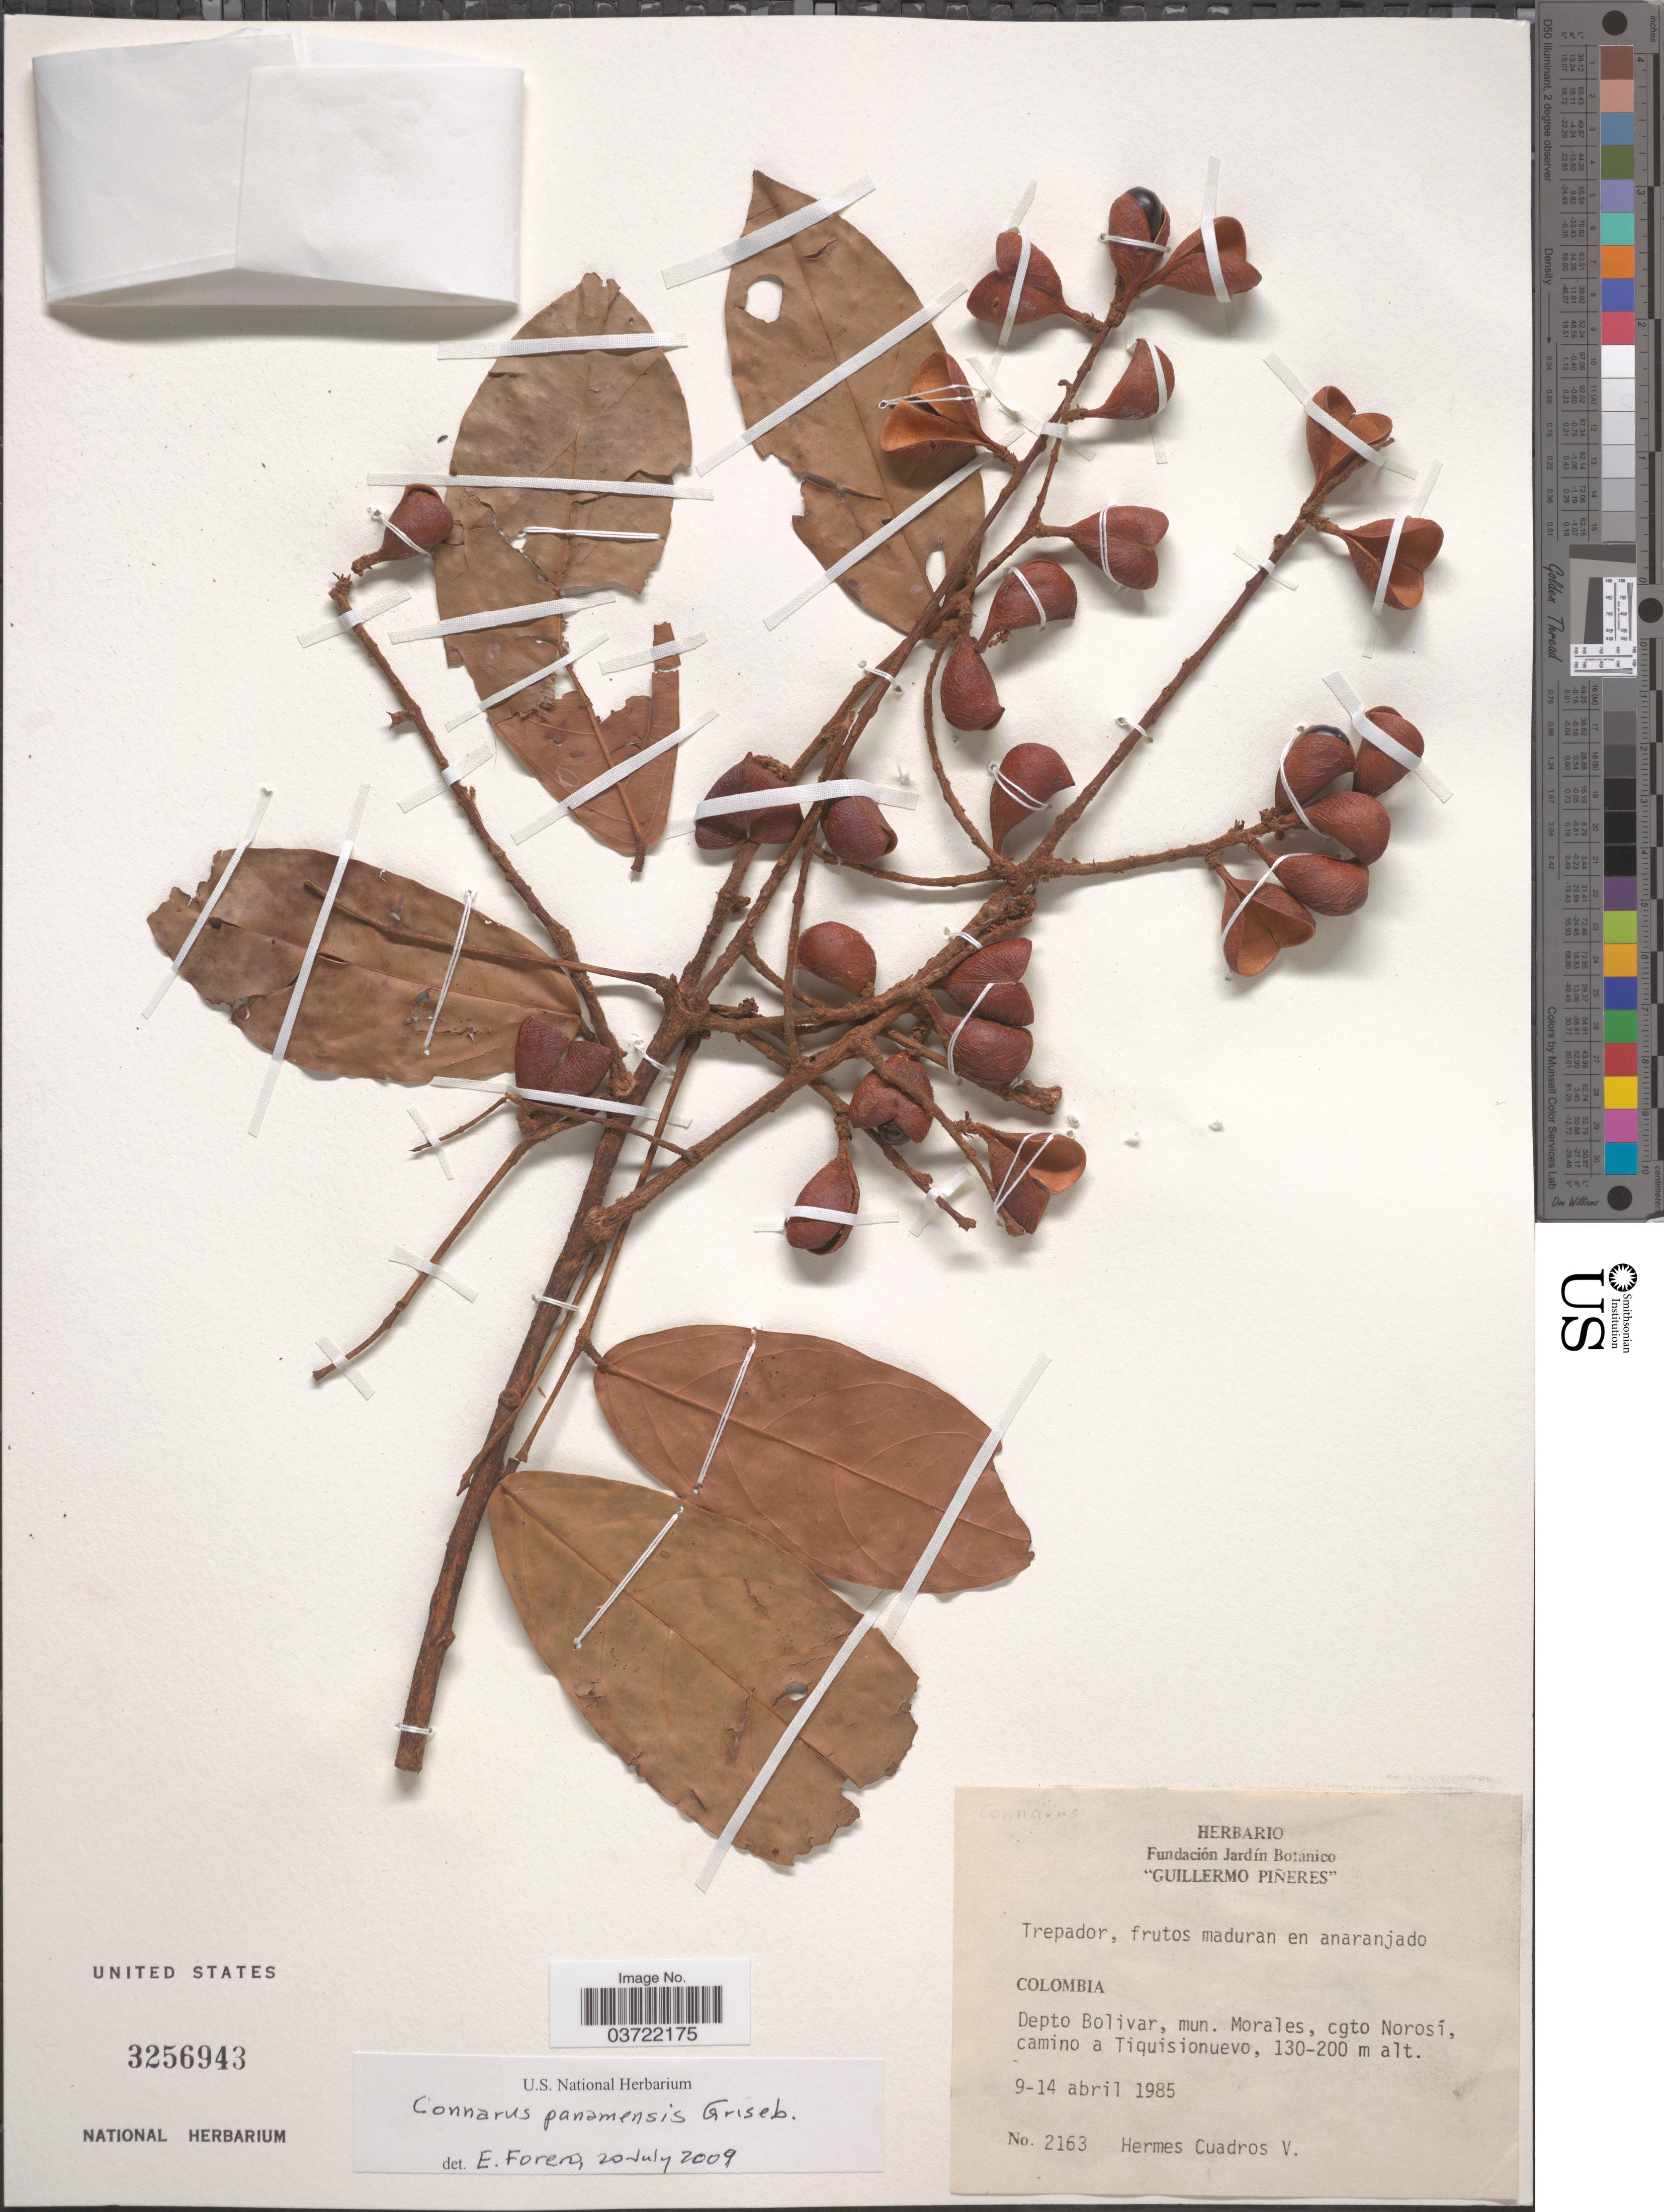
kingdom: Plantae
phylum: Tracheophyta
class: Magnoliopsida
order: Oxalidales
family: Connaraceae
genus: Connarus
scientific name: Connarus panamensis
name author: Turcz.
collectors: H. Cuadros V.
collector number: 2163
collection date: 1985-04-09/1985-04-14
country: Colombia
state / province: Bolívar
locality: Depto Bolivar, mun. Morales, cgto Norosí, camino a Tiquisionuevo.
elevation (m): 130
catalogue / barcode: US 3256943